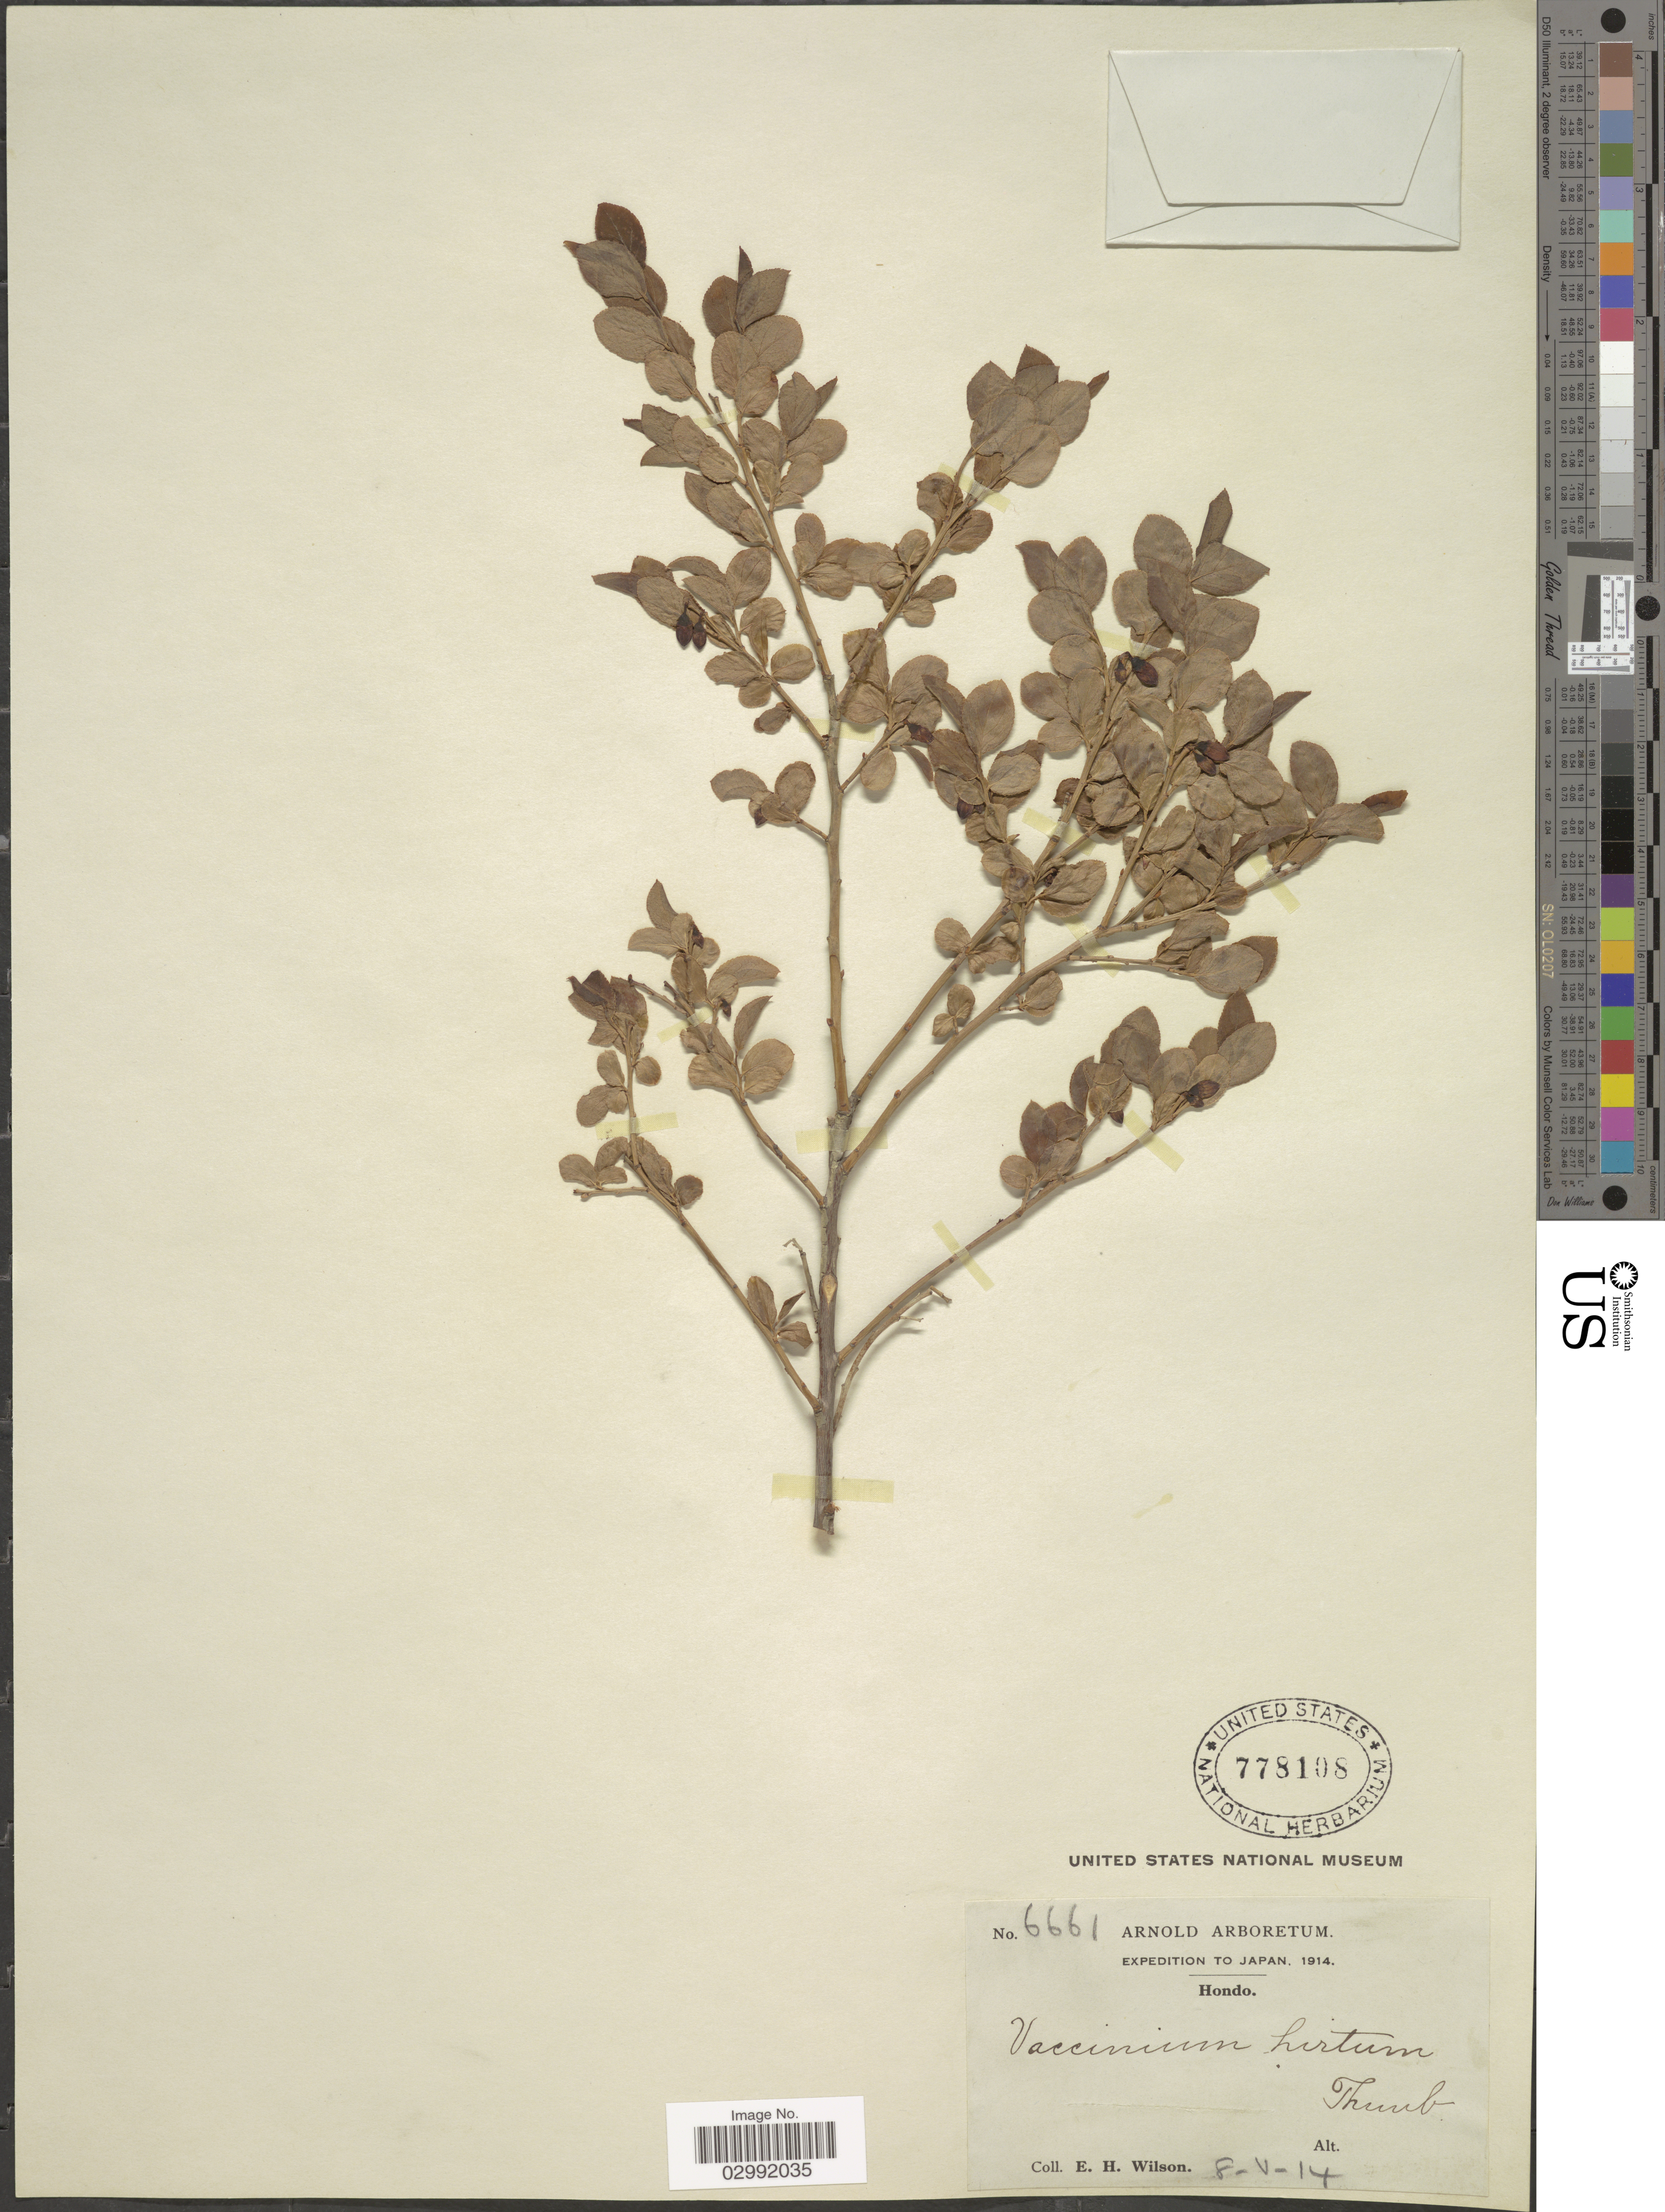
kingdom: Plantae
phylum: Tracheophyta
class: Magnoliopsida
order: Ericales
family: Ericaceae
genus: Vaccinium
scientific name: Vaccinium hirtum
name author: Thunb.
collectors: E. Wilson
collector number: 6661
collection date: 1914-05-08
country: Japan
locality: Hondo.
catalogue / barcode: US 778108